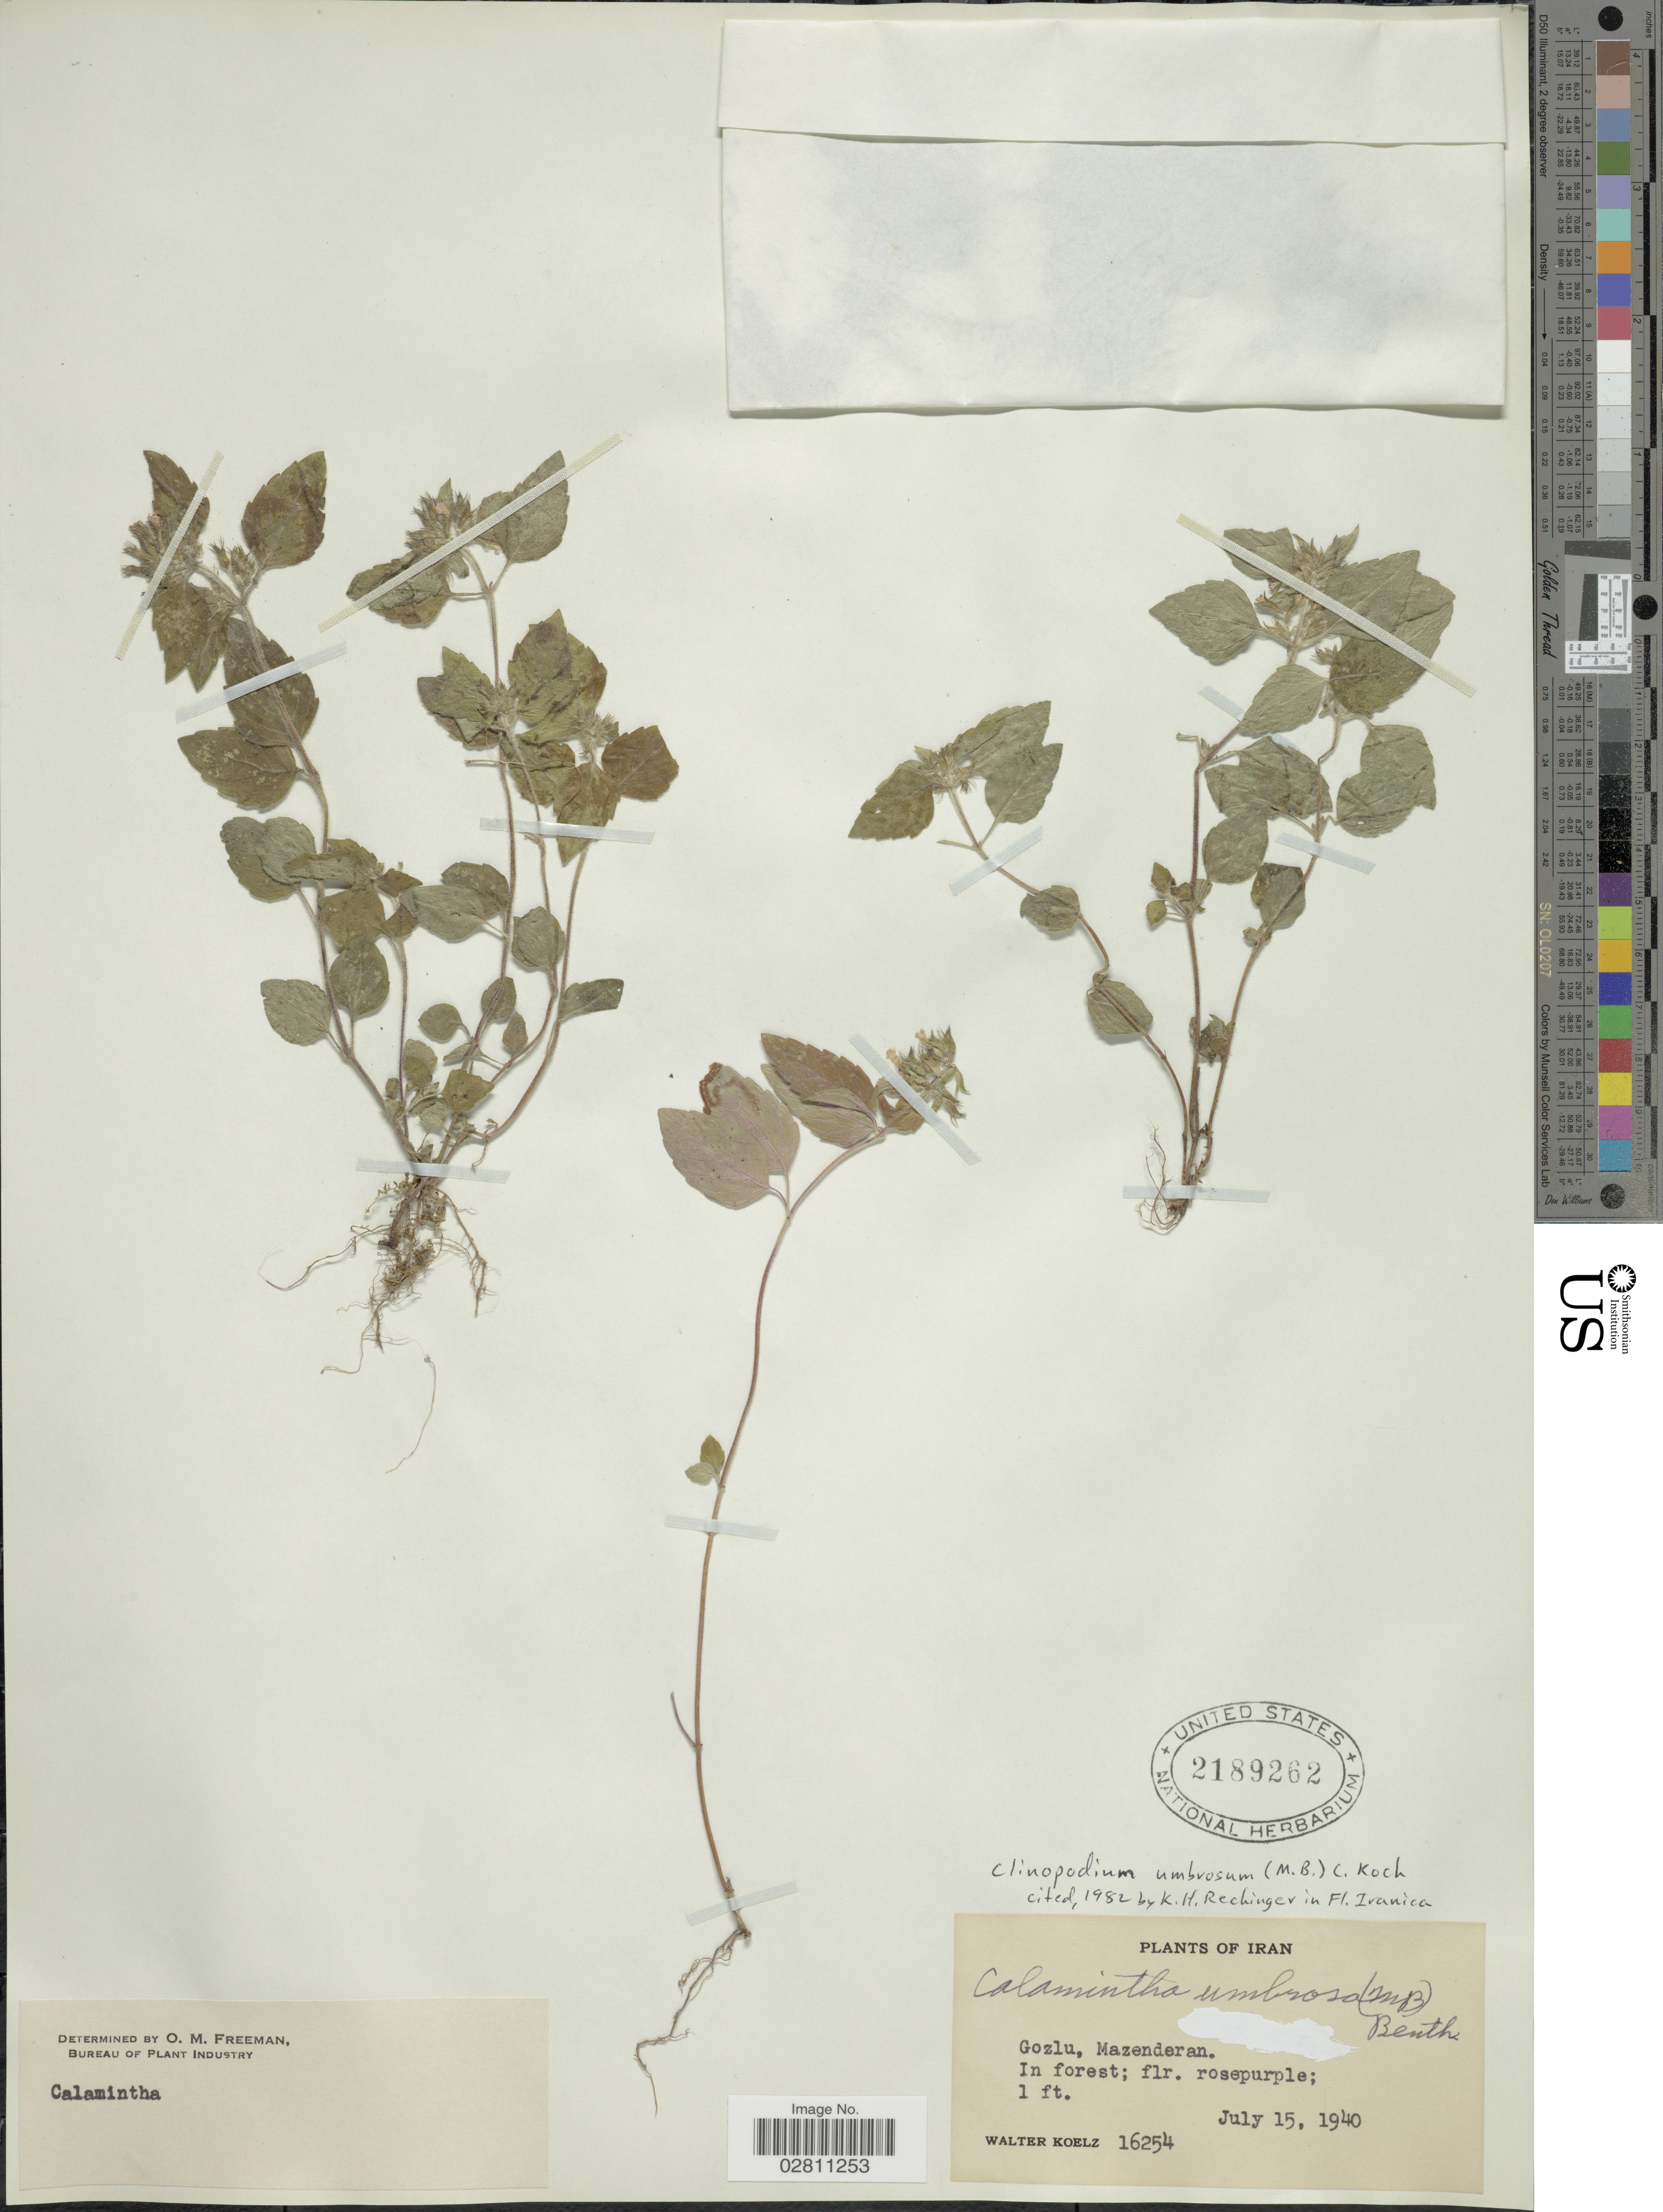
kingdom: Plantae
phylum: Tracheophyta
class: Magnoliopsida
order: Lamiales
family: Lamiaceae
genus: Clinopodium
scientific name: Clinopodium umbrosum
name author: (M. Bieb.) C. Koch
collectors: W. N. Koelz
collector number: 16254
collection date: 1940-07-15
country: Iran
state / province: Mazandaran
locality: Gozlu, Mazenderan.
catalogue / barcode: US 2189262